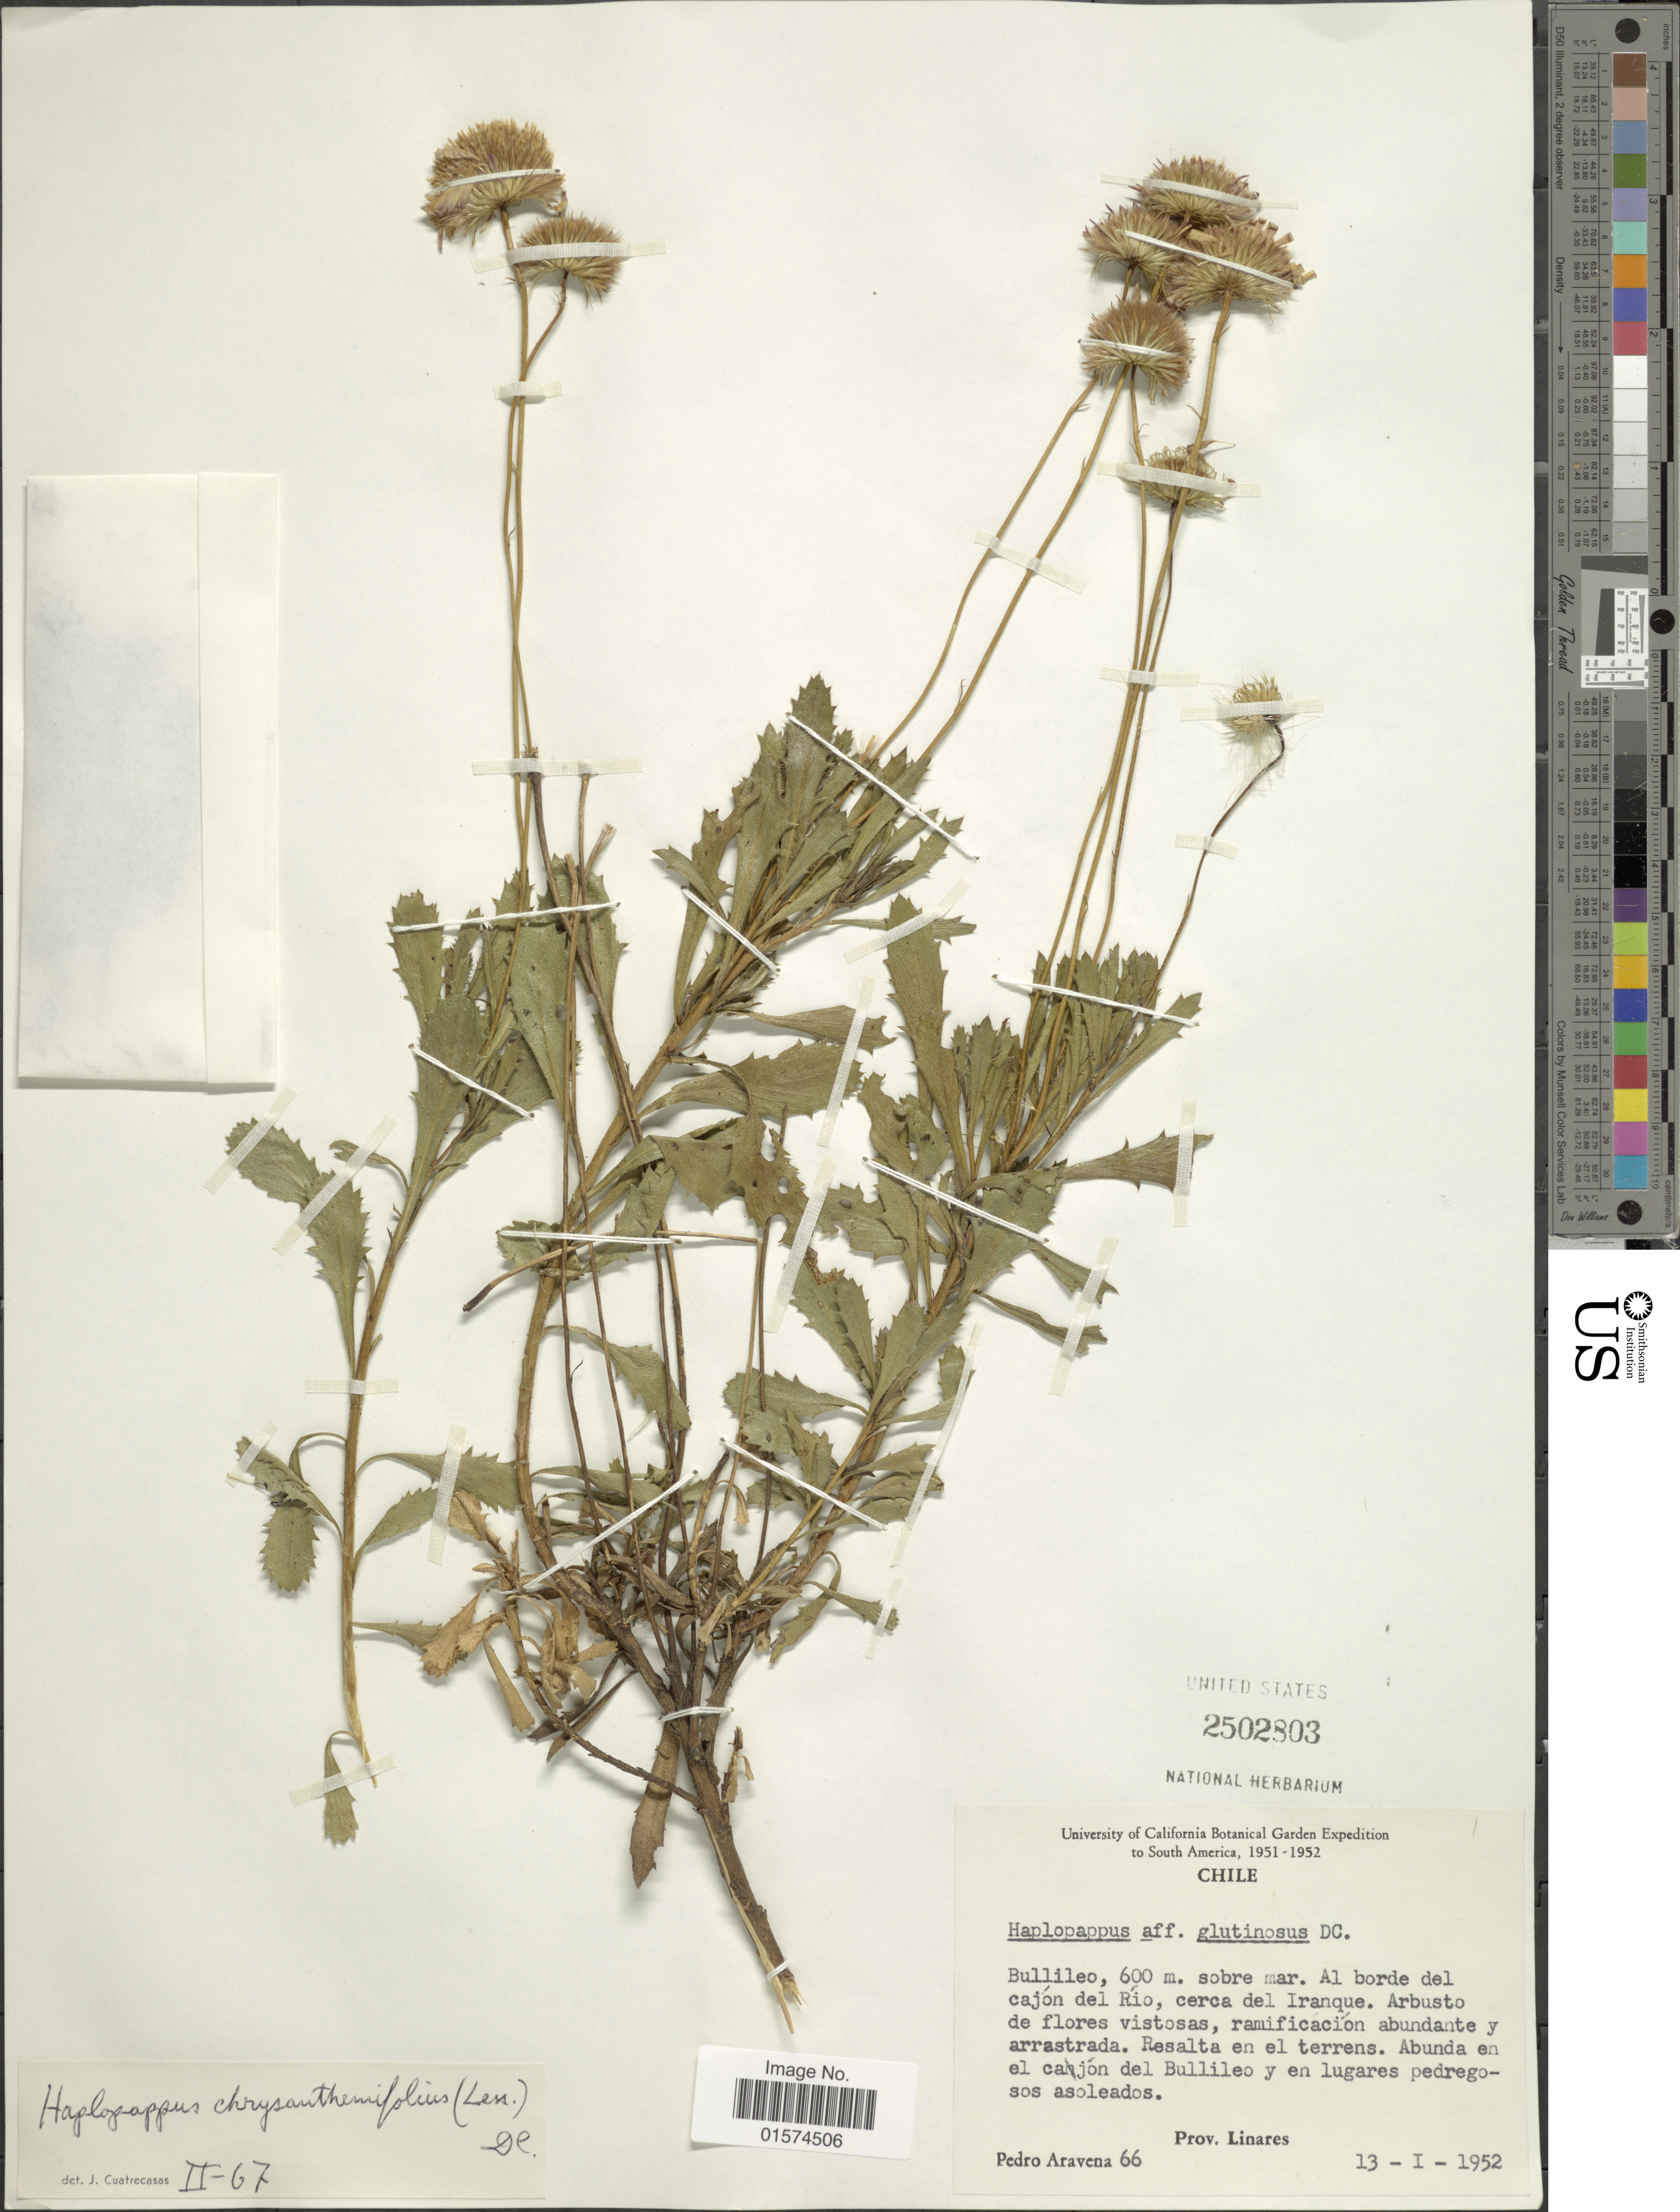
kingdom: Plantae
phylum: Tracheophyta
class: Magnoliopsida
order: Asterales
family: Asteraceae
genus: Haplopappus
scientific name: Haplopappus chrysanthemifolius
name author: (Less.) DC.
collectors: P. Aravena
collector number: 66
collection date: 1952-01-13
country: Chile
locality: Bullileo, Al borde del cajón del Río, cerca del Iranque, Prov. Linares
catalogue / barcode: US 2502803